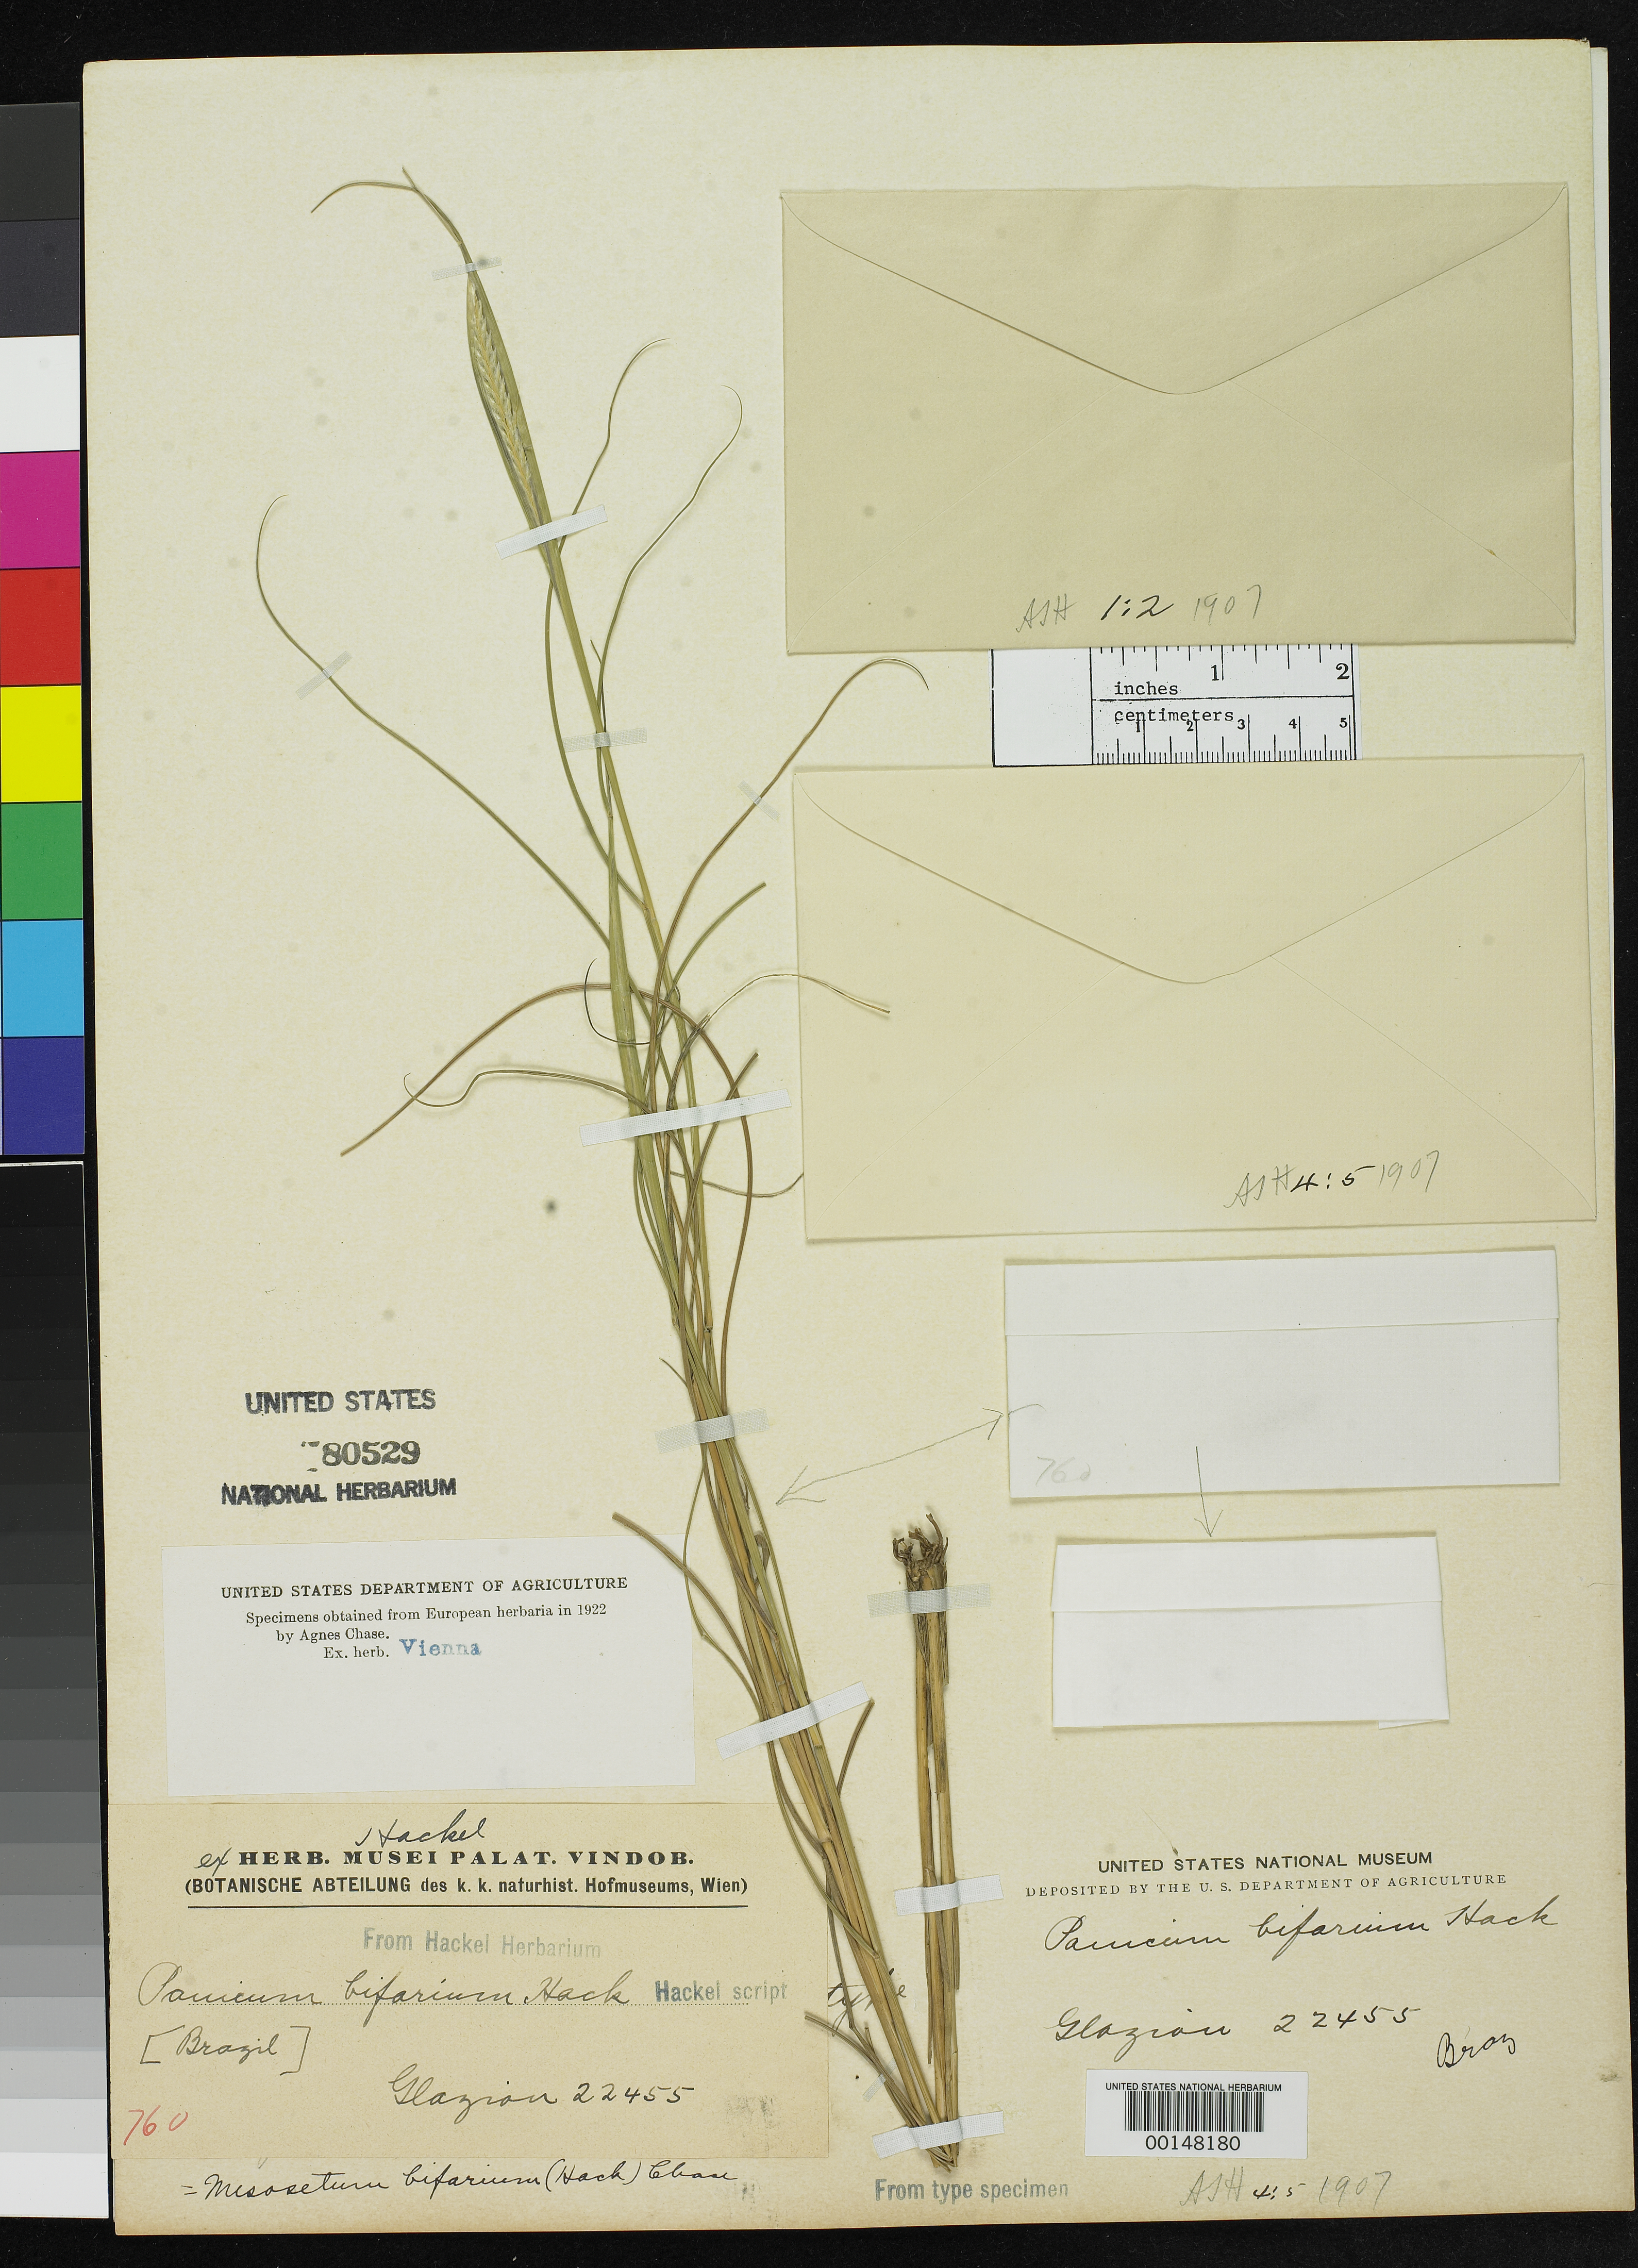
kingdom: Plantae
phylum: Tracheophyta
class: Liliopsida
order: Poales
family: Poaceae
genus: Panicum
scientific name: Panicum bifarium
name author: Hack.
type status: Type Fragment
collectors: A. F. M. Glaziou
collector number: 22455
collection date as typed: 05 Jan 1895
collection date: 1895-01-05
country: Brazil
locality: Serra da Baliza, cachoeiras da Vargem Grande [waterfalls of the Vargem Grande].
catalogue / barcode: US 80529